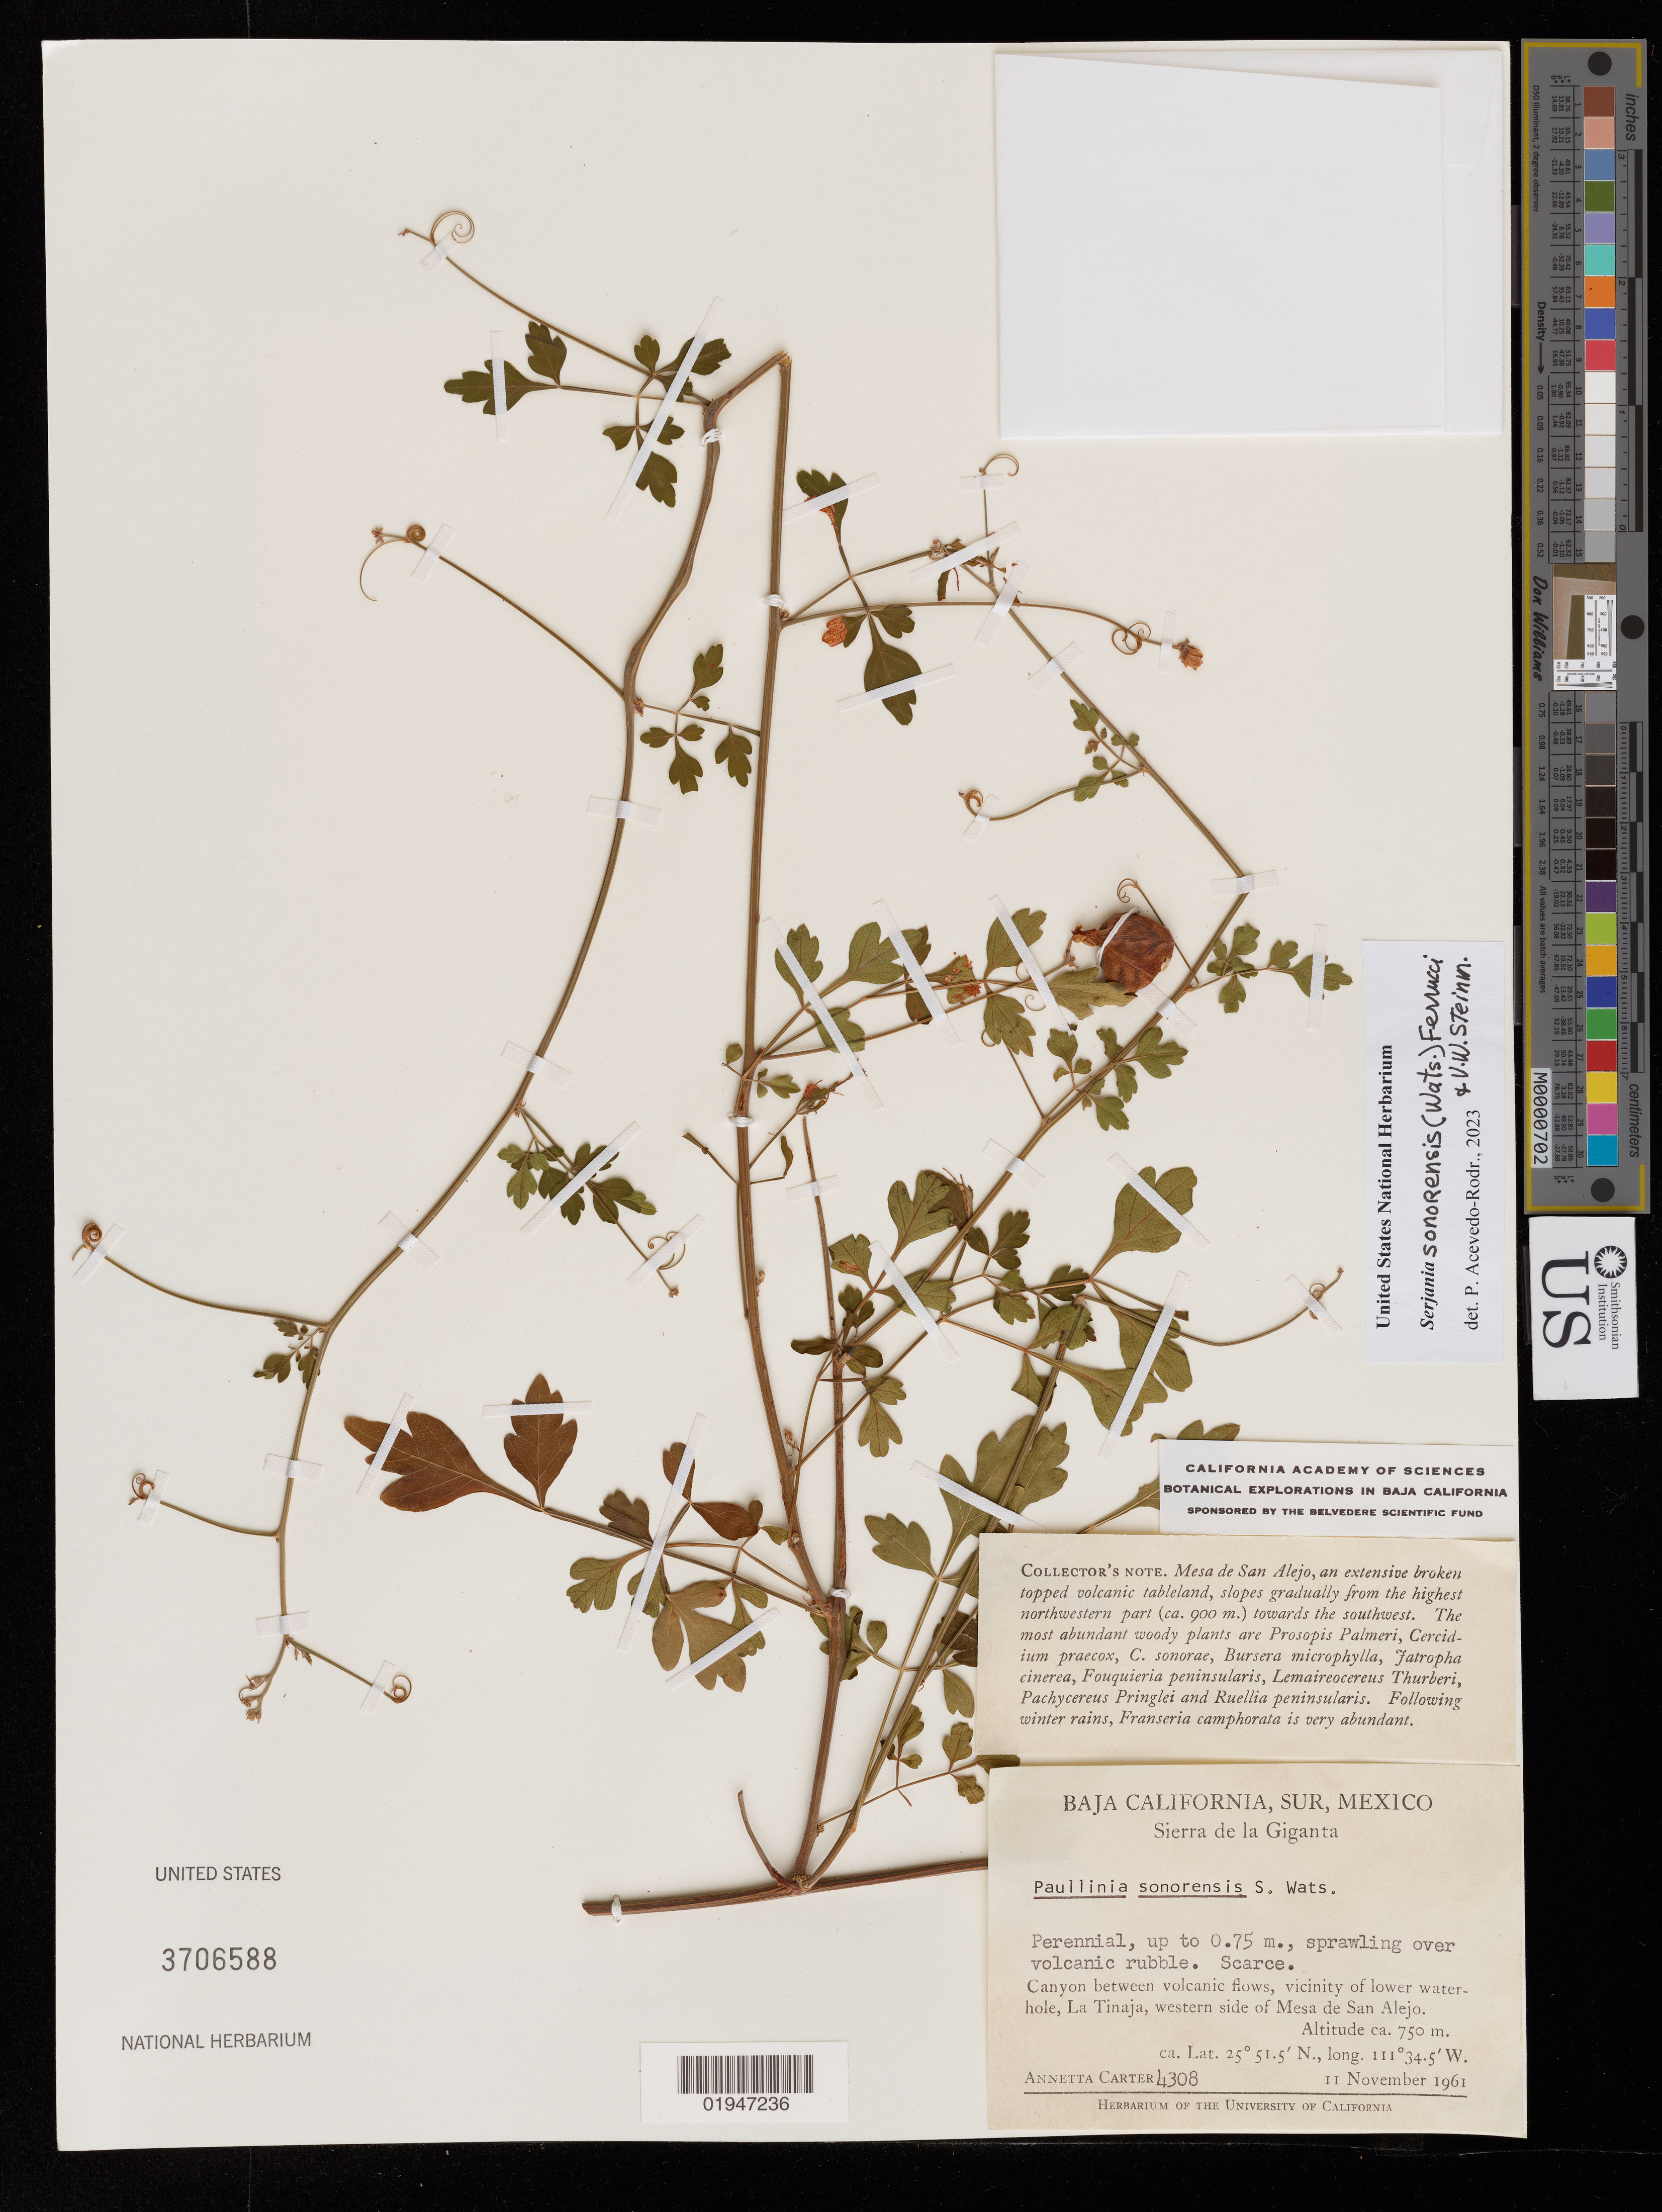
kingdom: Plantae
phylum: Tracheophyta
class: Magnoliopsida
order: Sapindales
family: Sapindaceae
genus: Serjania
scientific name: Serjania sonorensis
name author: (S. Watson) Ferrucci & V.W. Steinm.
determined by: Acevedo-Rodriguez, P., (US), Smithsonian Institution - National Museum of Natural History (UNITED STATES)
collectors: A. M. Carter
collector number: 4308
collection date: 1961-11-11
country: Mexico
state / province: Baja California Sur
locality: Sierra de la Gigata. La Tinaja, western side of Mesa de San Alejo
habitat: Canyon between volcanic flows, vicinity of lower water hole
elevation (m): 750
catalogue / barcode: US 3706588